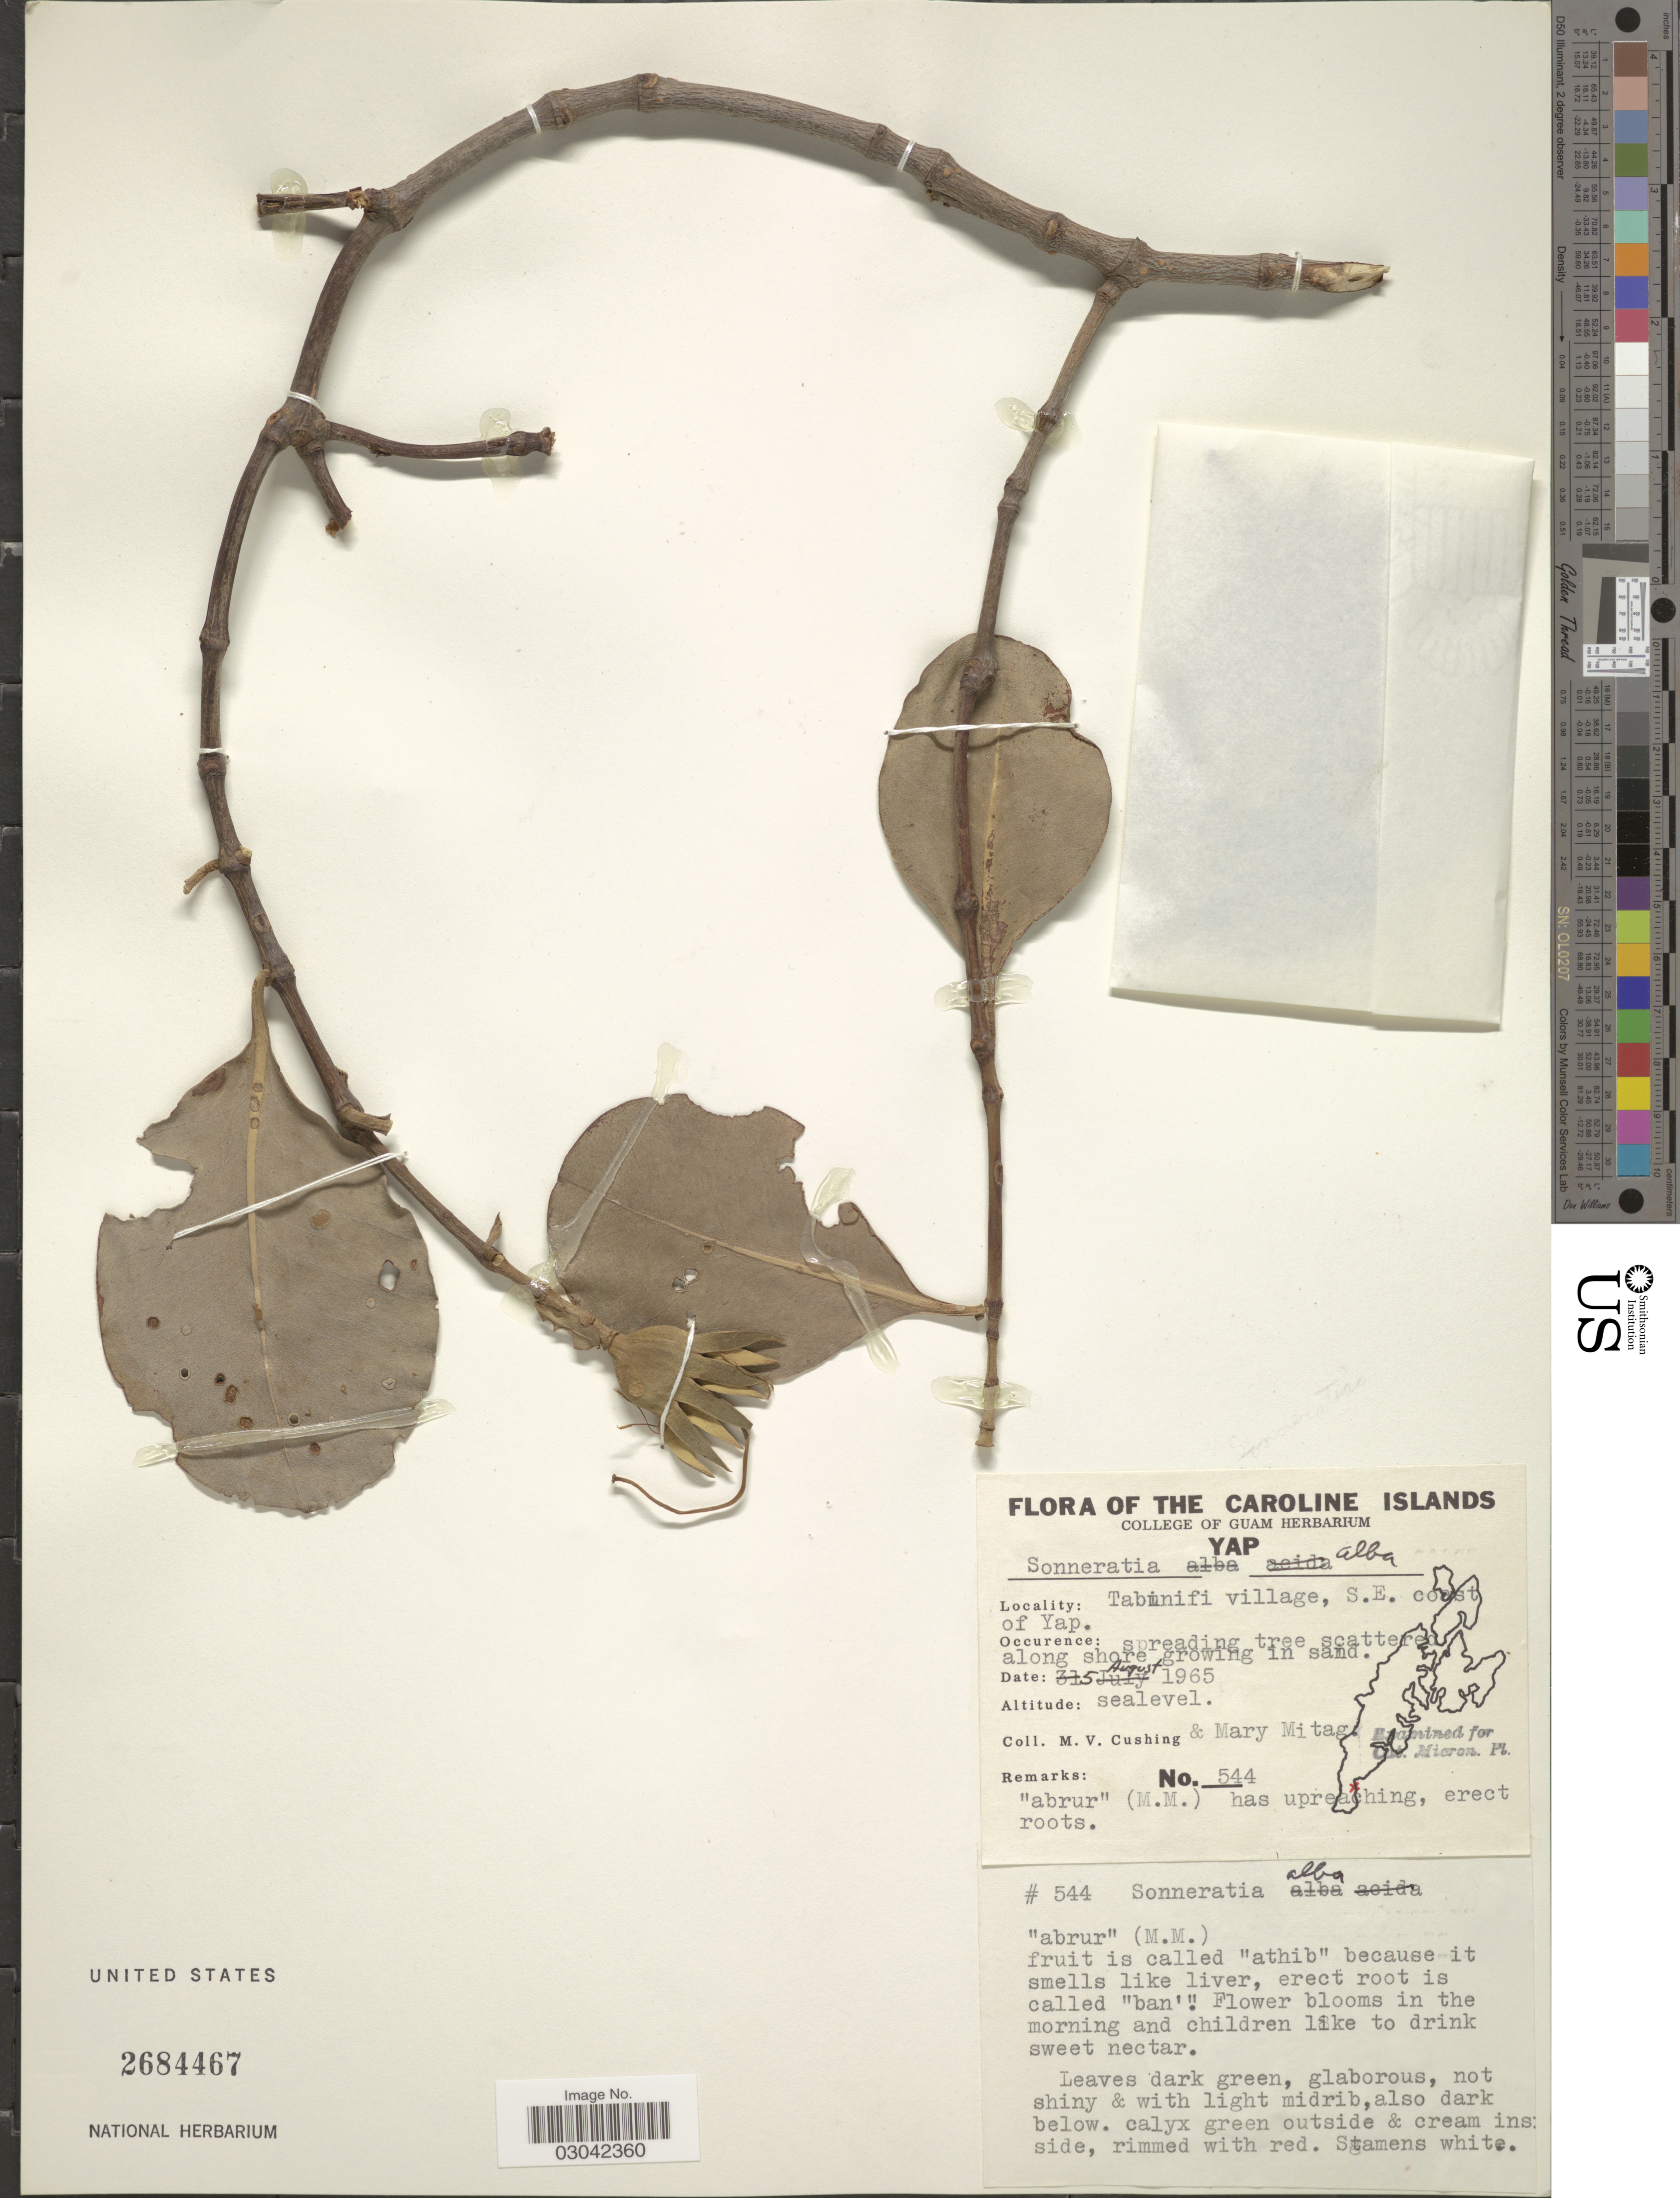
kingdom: Plantae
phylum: Tracheophyta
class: Magnoliopsida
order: Myrtales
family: Lythraceae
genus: Sonneratia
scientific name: Sonneratia alba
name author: Sm.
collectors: M. V. Cushing & M. Mitag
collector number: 544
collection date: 1965-08-05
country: Micronesia, Federated States of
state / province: Yap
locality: Caroline Islands. Tabinifi village, S. E. coast of Yap.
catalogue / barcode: US 2684467